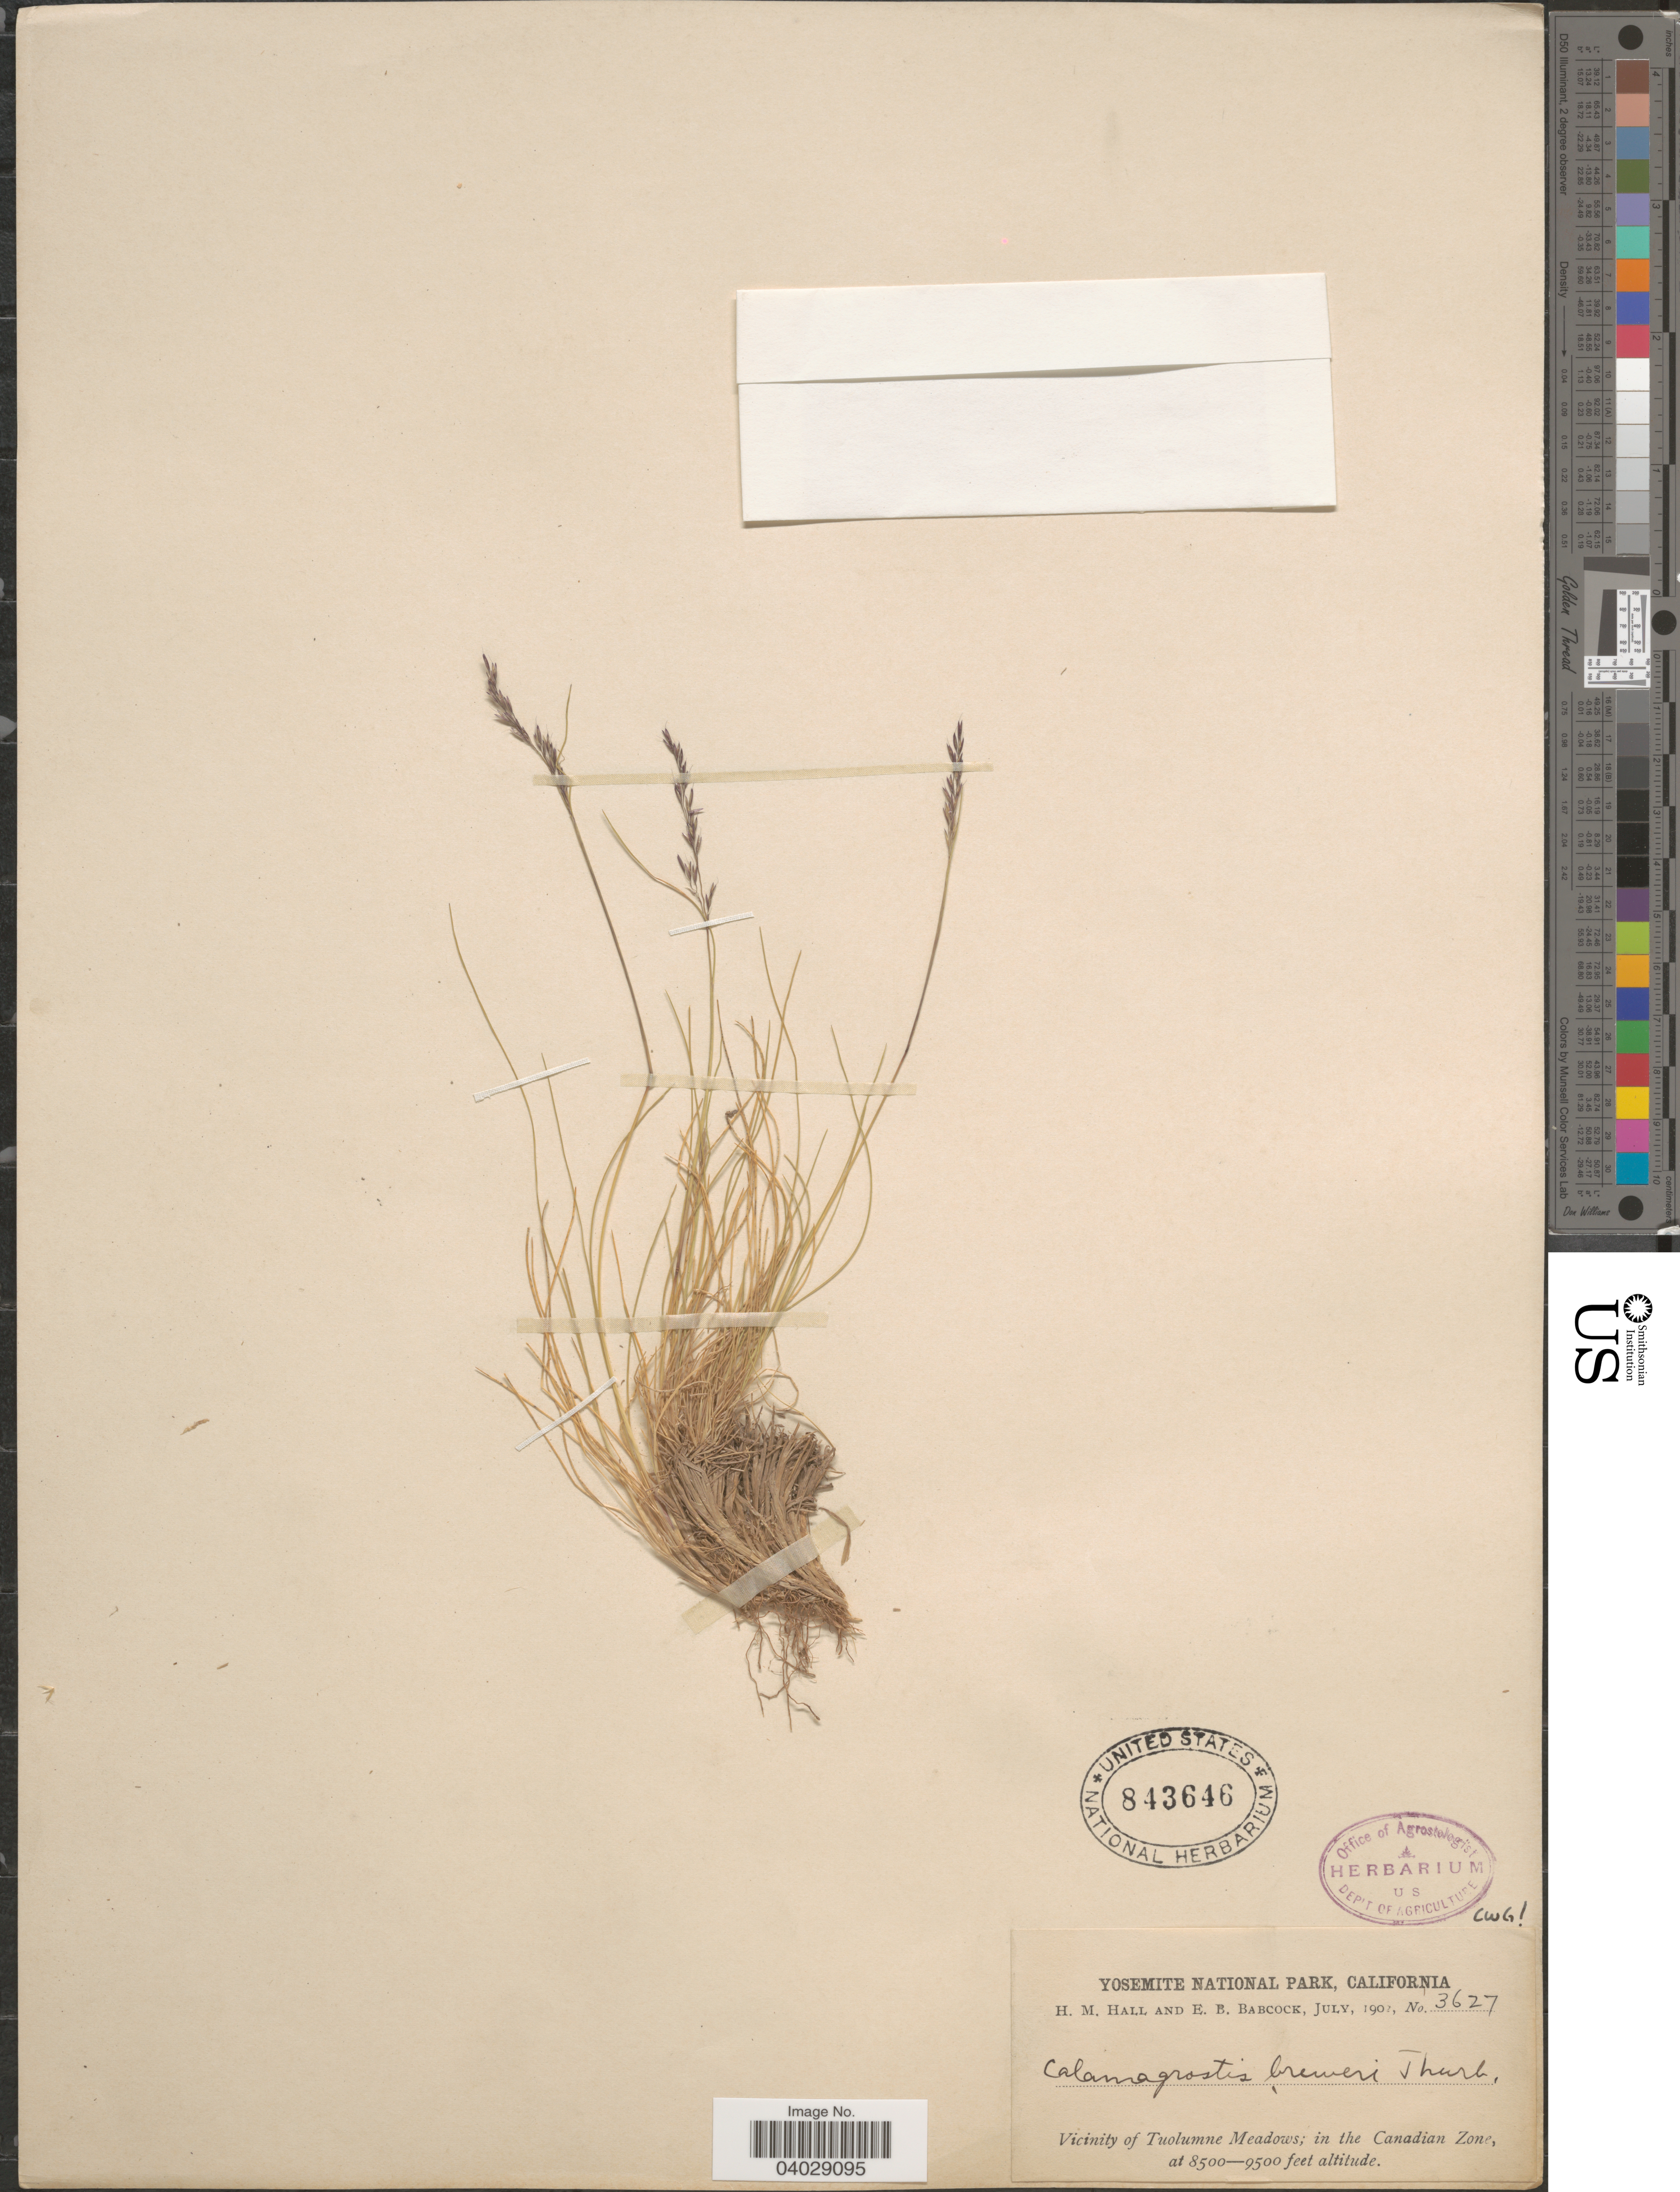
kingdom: Plantae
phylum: Tracheophyta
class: Liliopsida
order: Poales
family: Poaceae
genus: Calamagrostis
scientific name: Calamagrostis muiriana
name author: B.L. Wilson & Sami Gray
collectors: H. M. Hall & E. B. Babcock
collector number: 3627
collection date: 1902-07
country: United States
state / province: California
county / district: Tuolumne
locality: Yosemite National Park. Vicinity of Tuolumne Meadows; in the Canadian Zone.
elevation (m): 2591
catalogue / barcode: US 843646